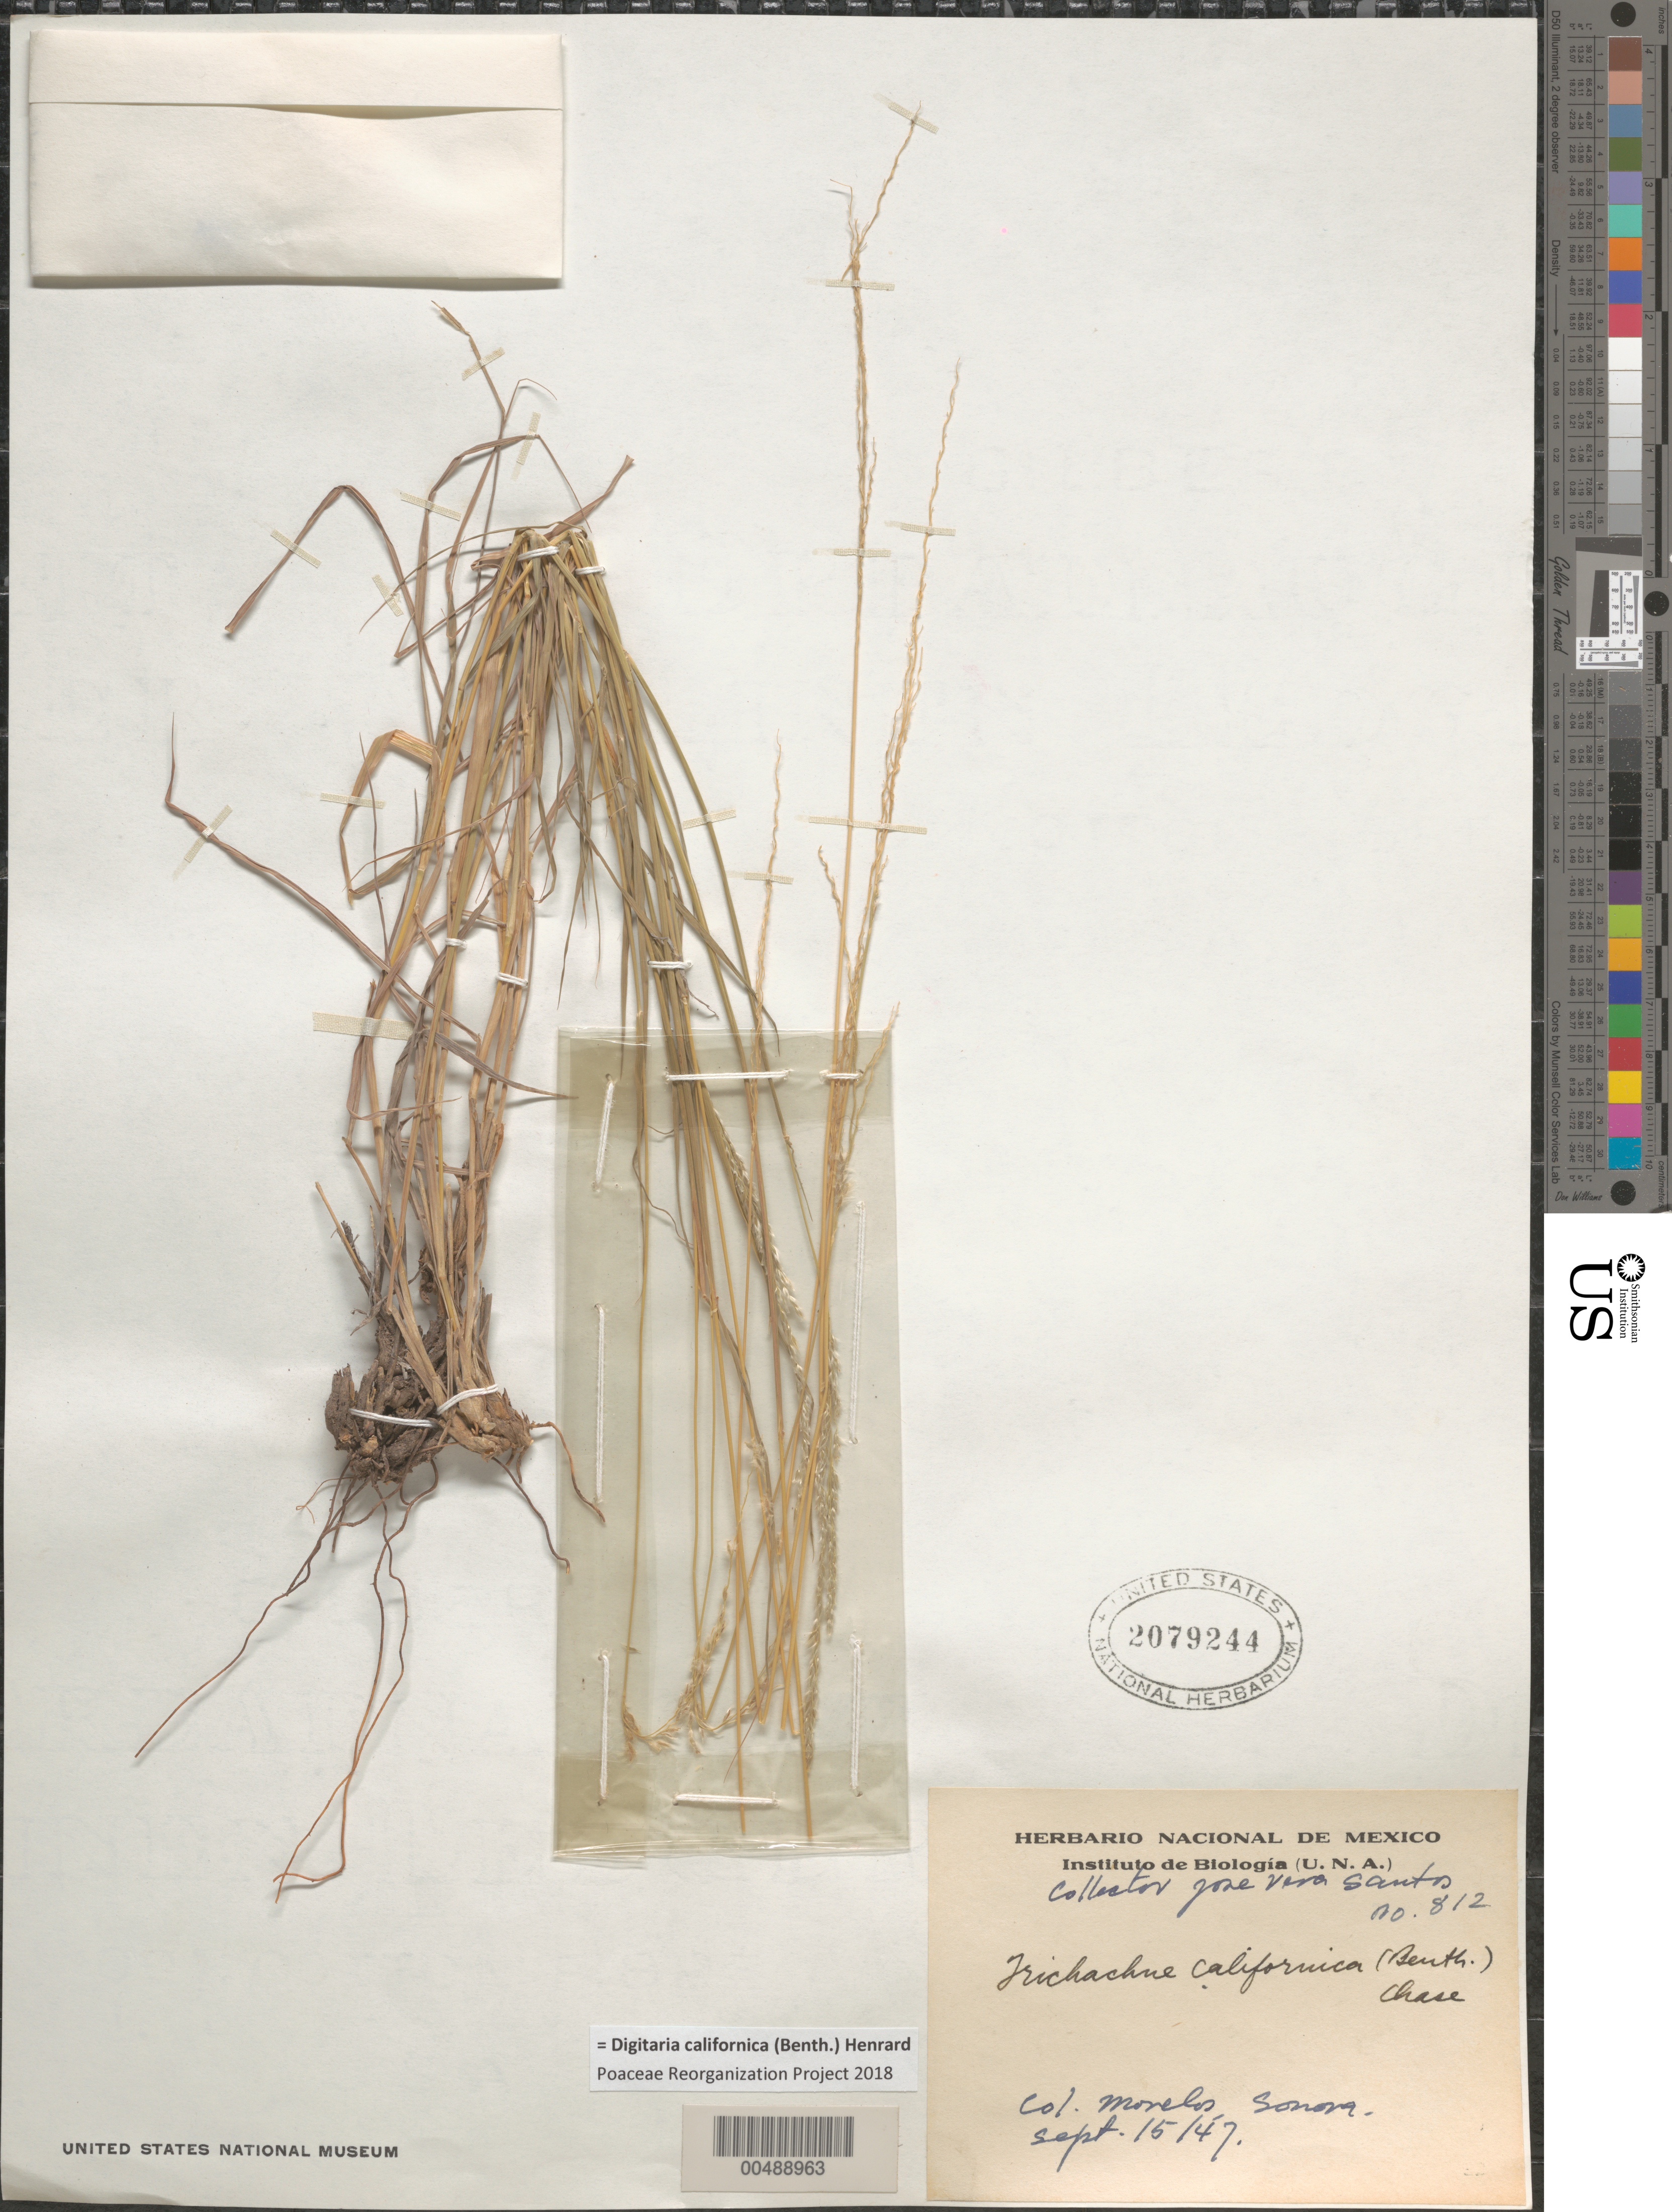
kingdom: Plantae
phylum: Tracheophyta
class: Liliopsida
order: Poales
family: Poaceae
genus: Digitaria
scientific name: Digitaria californica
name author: (Benth.) Henr.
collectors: J. V. Santos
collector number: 812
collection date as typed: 15 Sep 1947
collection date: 1947-09-15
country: Mexico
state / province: Sonora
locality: Morelos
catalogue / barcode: US 2079244